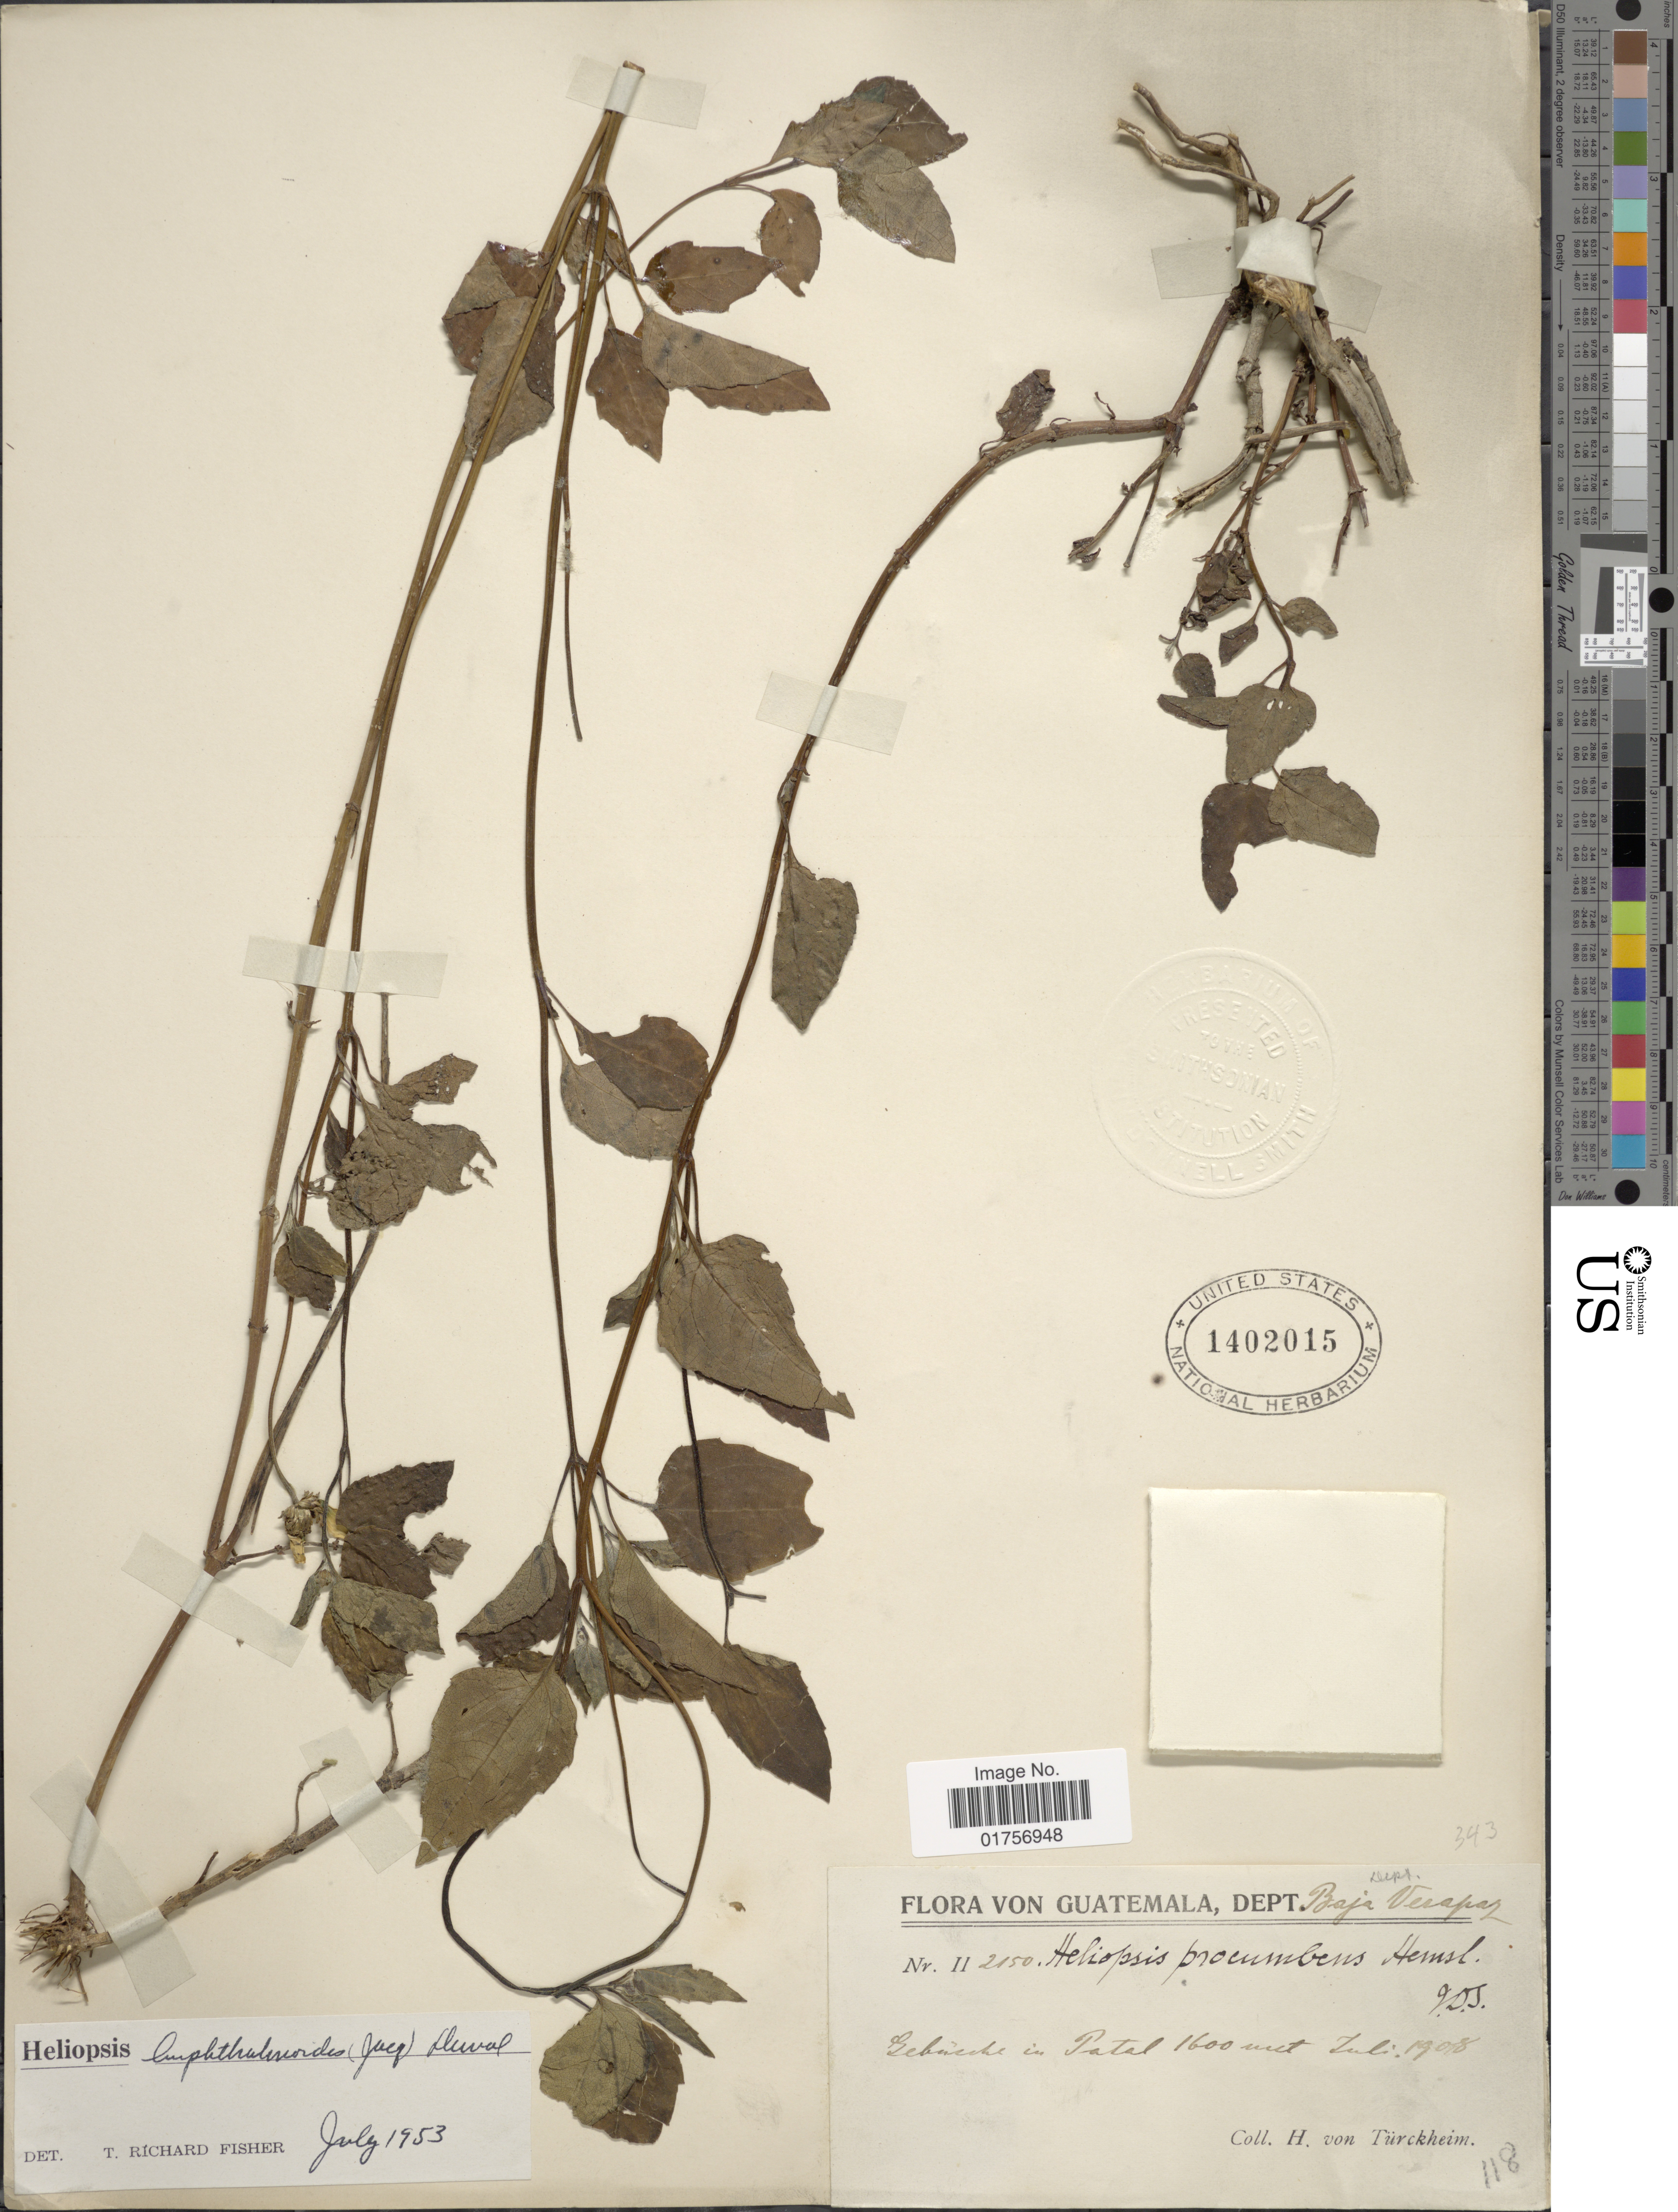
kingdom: Plantae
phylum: Tracheophyta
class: Magnoliopsida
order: Asterales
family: Asteraceae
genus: Heliopsis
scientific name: Heliopsis buphthalmoides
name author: (Jacq.) Dunal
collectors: H. von Türckheim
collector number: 11/2150*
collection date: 1908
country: Guatemala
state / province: Baja Verapaz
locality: Gebirge in Patal [mountains in Patal]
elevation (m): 1600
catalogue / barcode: US 1402015